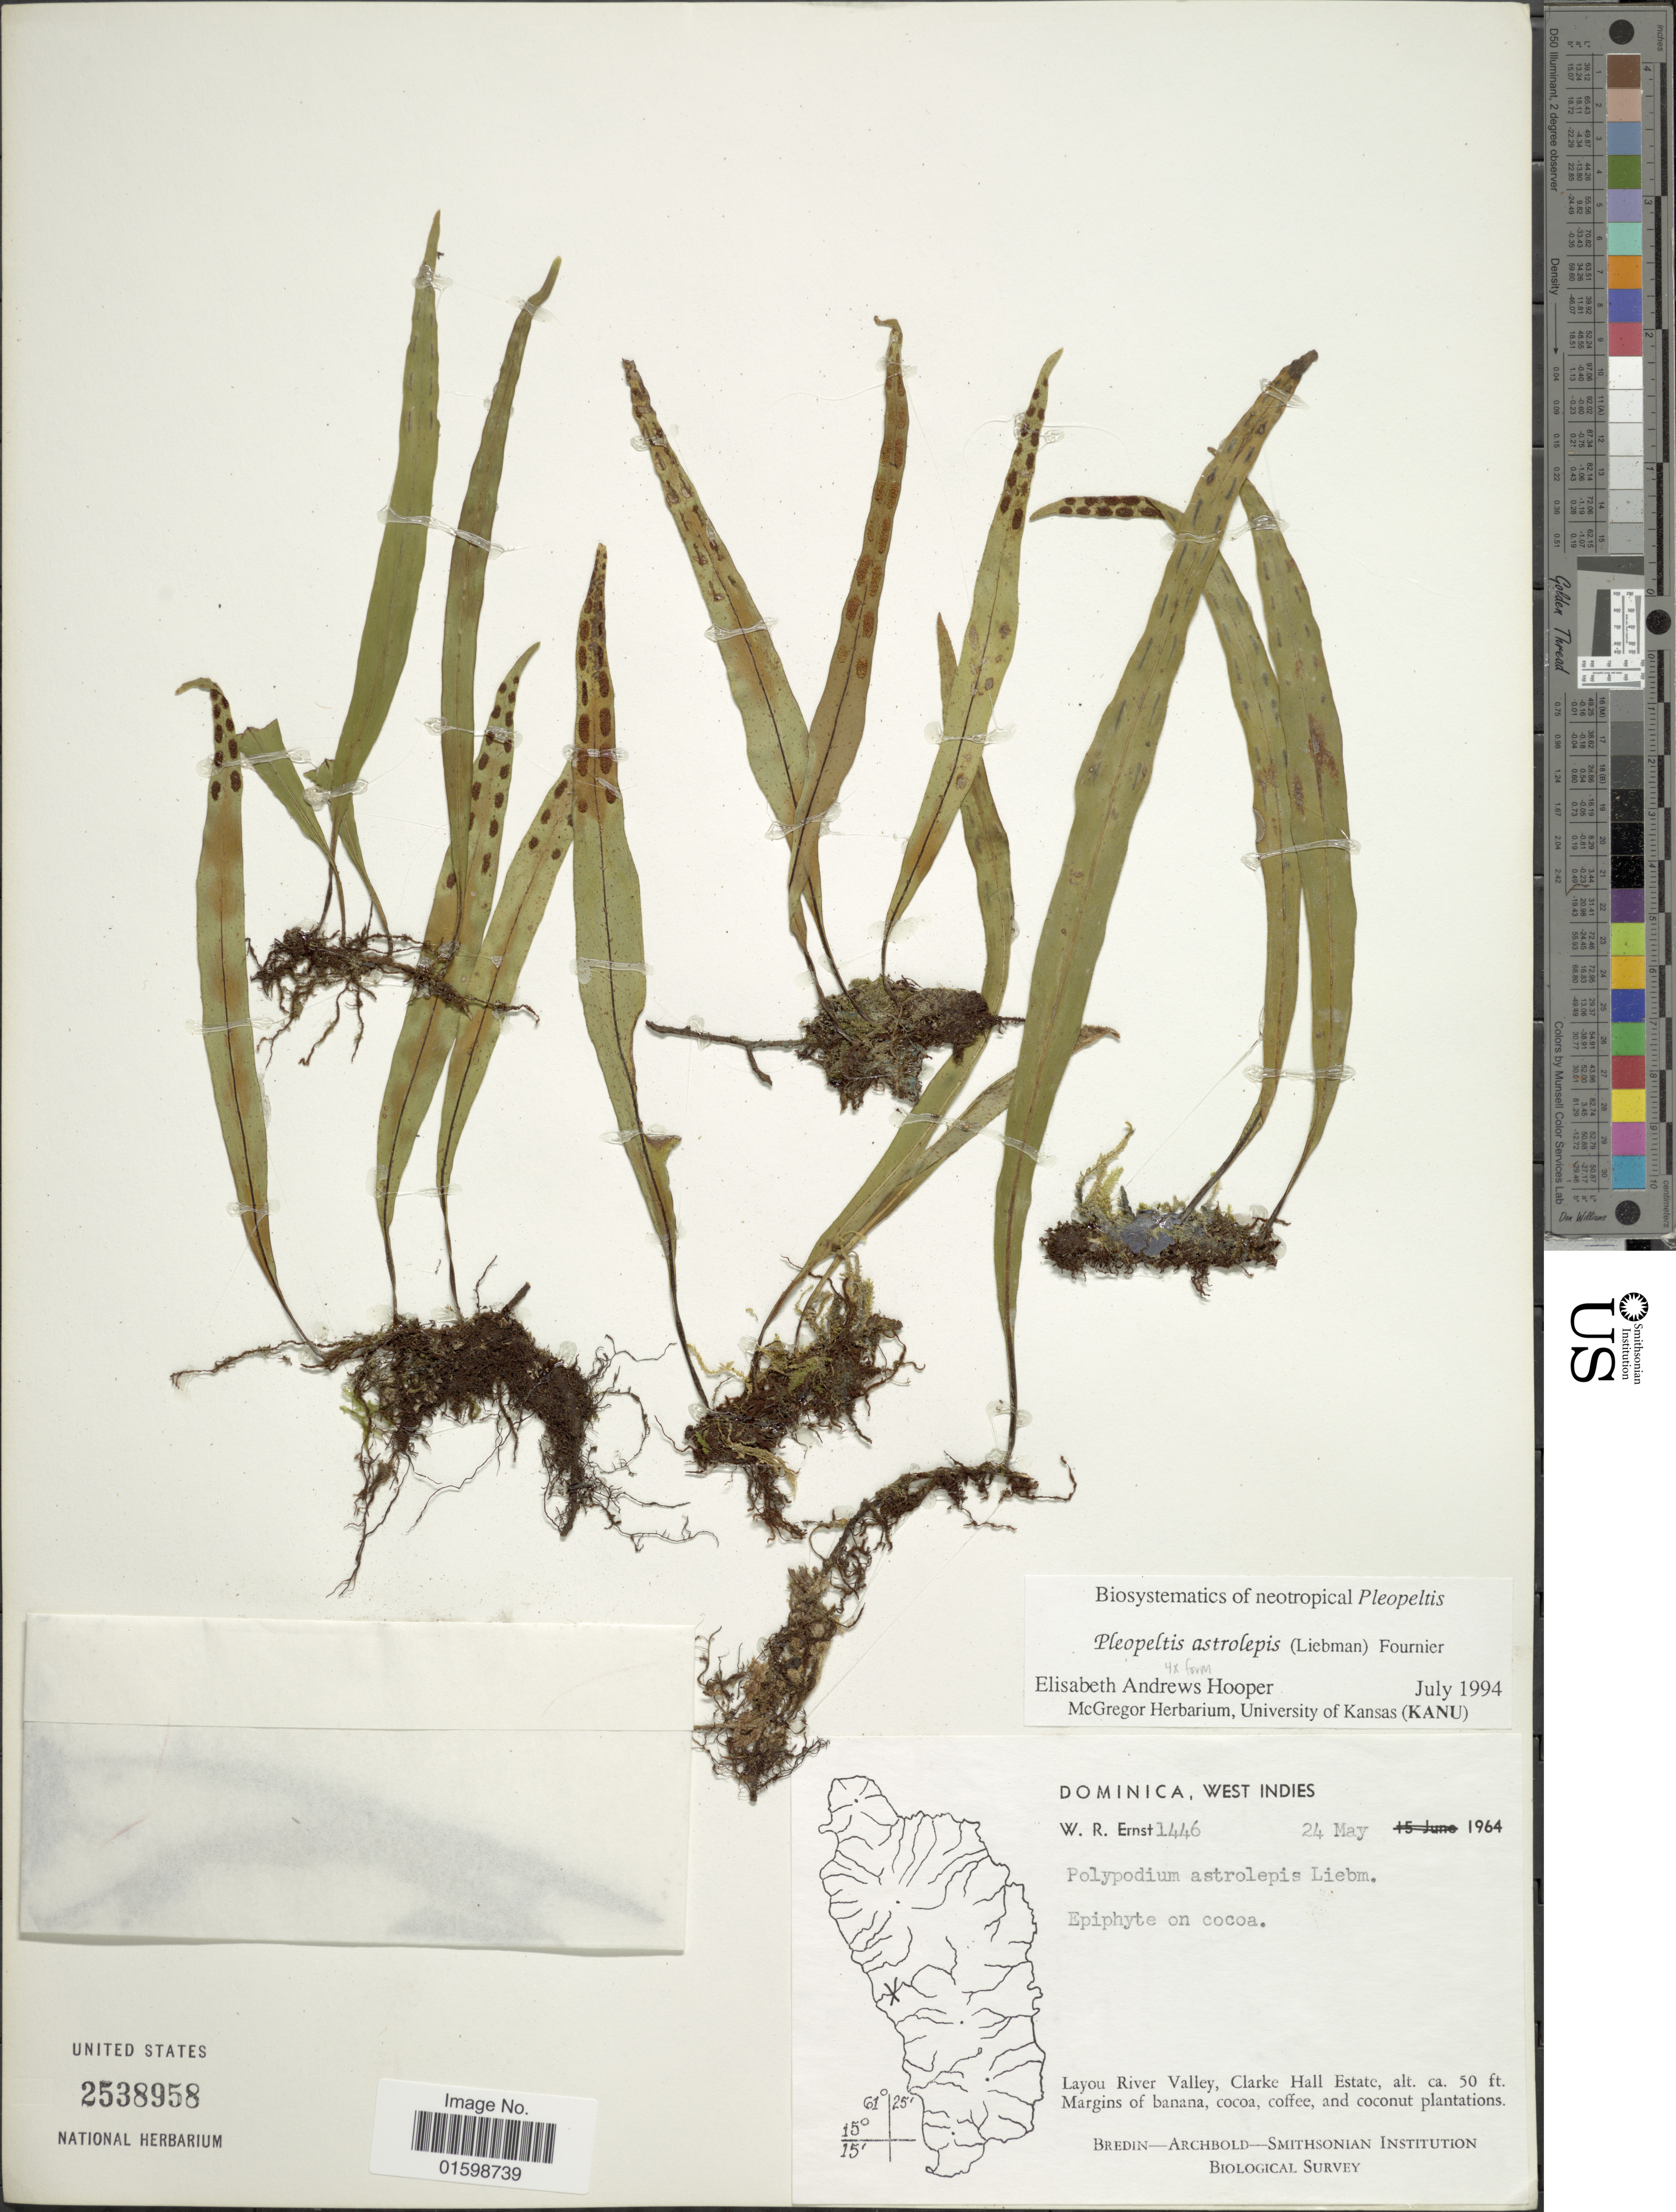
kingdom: Plantae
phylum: Tracheophyta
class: Polypodiopsida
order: Polypodiales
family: Polypodiaceae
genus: Pleopeltis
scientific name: Pleopeltis astrolepis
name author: (Liebm.) E. Fourn.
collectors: W. R. Ernst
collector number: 1446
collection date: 1964-05-24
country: Dominica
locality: West indies, Layou River Valley, Clarke Hall Estate, Margins of banana, cocoa, coffee and coconut plantation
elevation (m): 15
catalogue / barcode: US 2538958